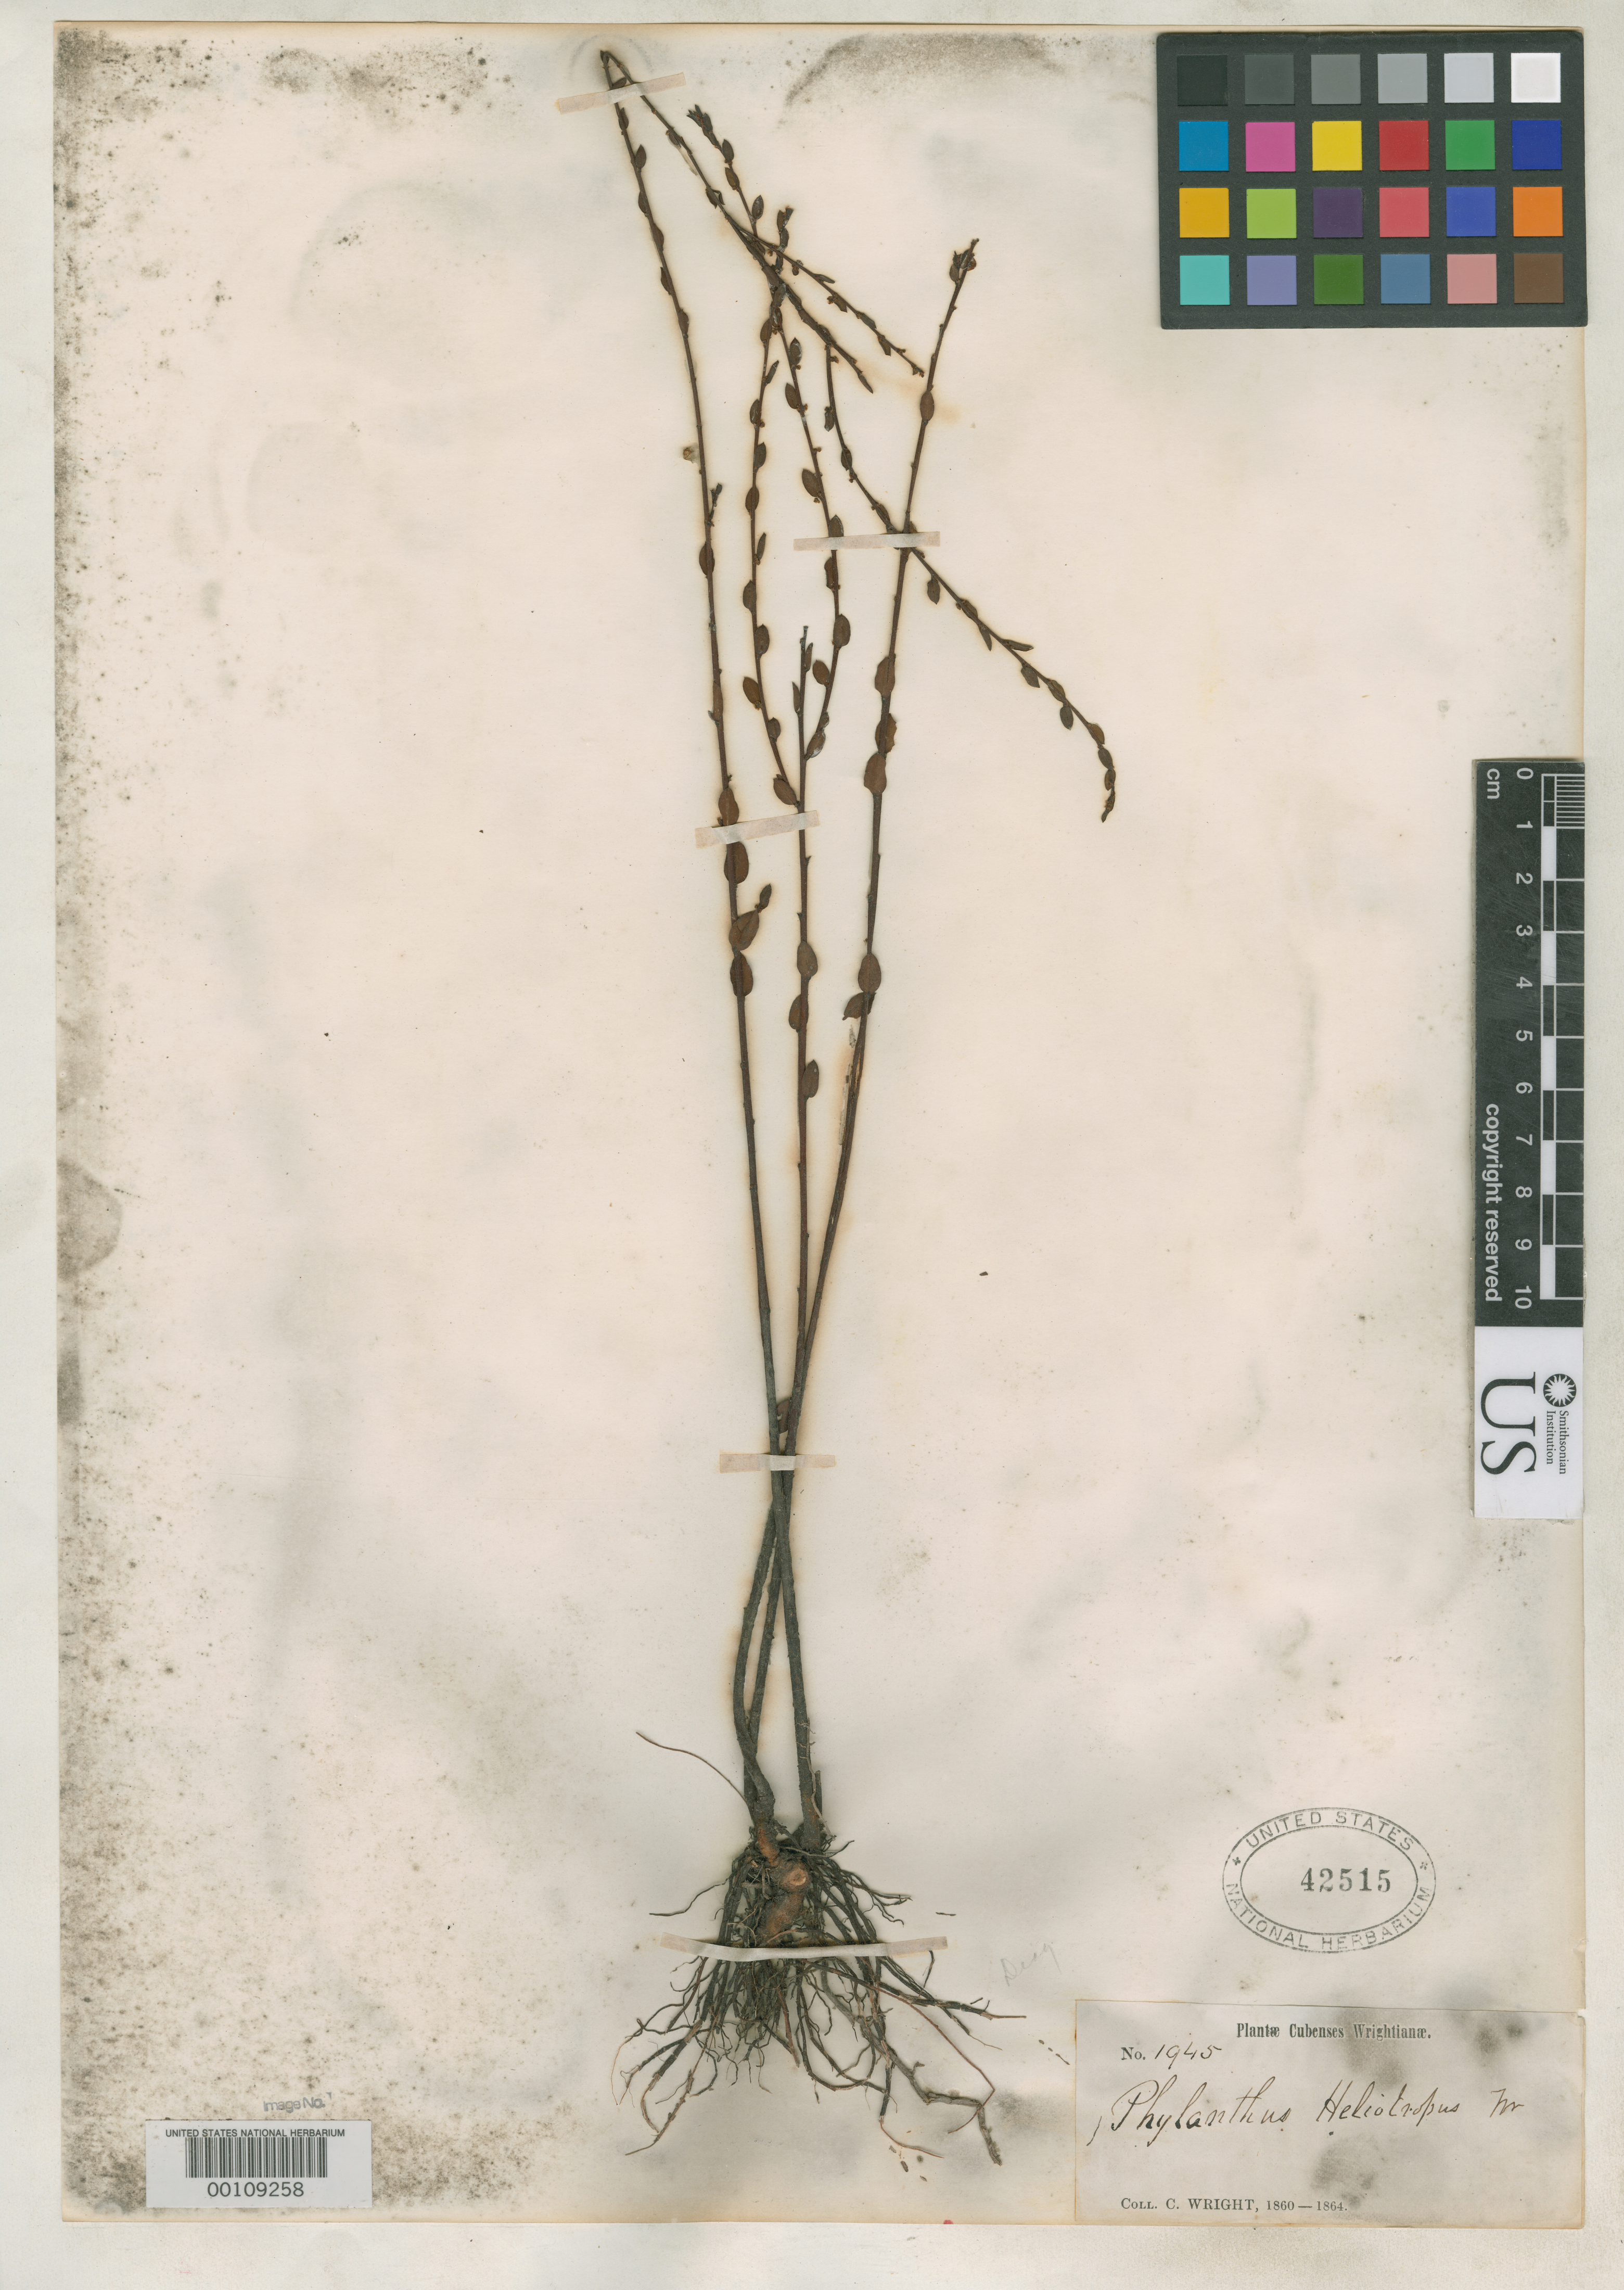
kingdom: Plantae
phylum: Tracheophyta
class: Magnoliopsida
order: Malpighiales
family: Phyllanthaceae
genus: Phyllanthus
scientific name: Phyllanthus heliotropus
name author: C. Wright ex Griseb.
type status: Type Collection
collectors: C. Wright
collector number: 1945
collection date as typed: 1860 to -- --- 1864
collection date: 1860/1864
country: Cuba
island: Greater Antilles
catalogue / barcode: US 42515